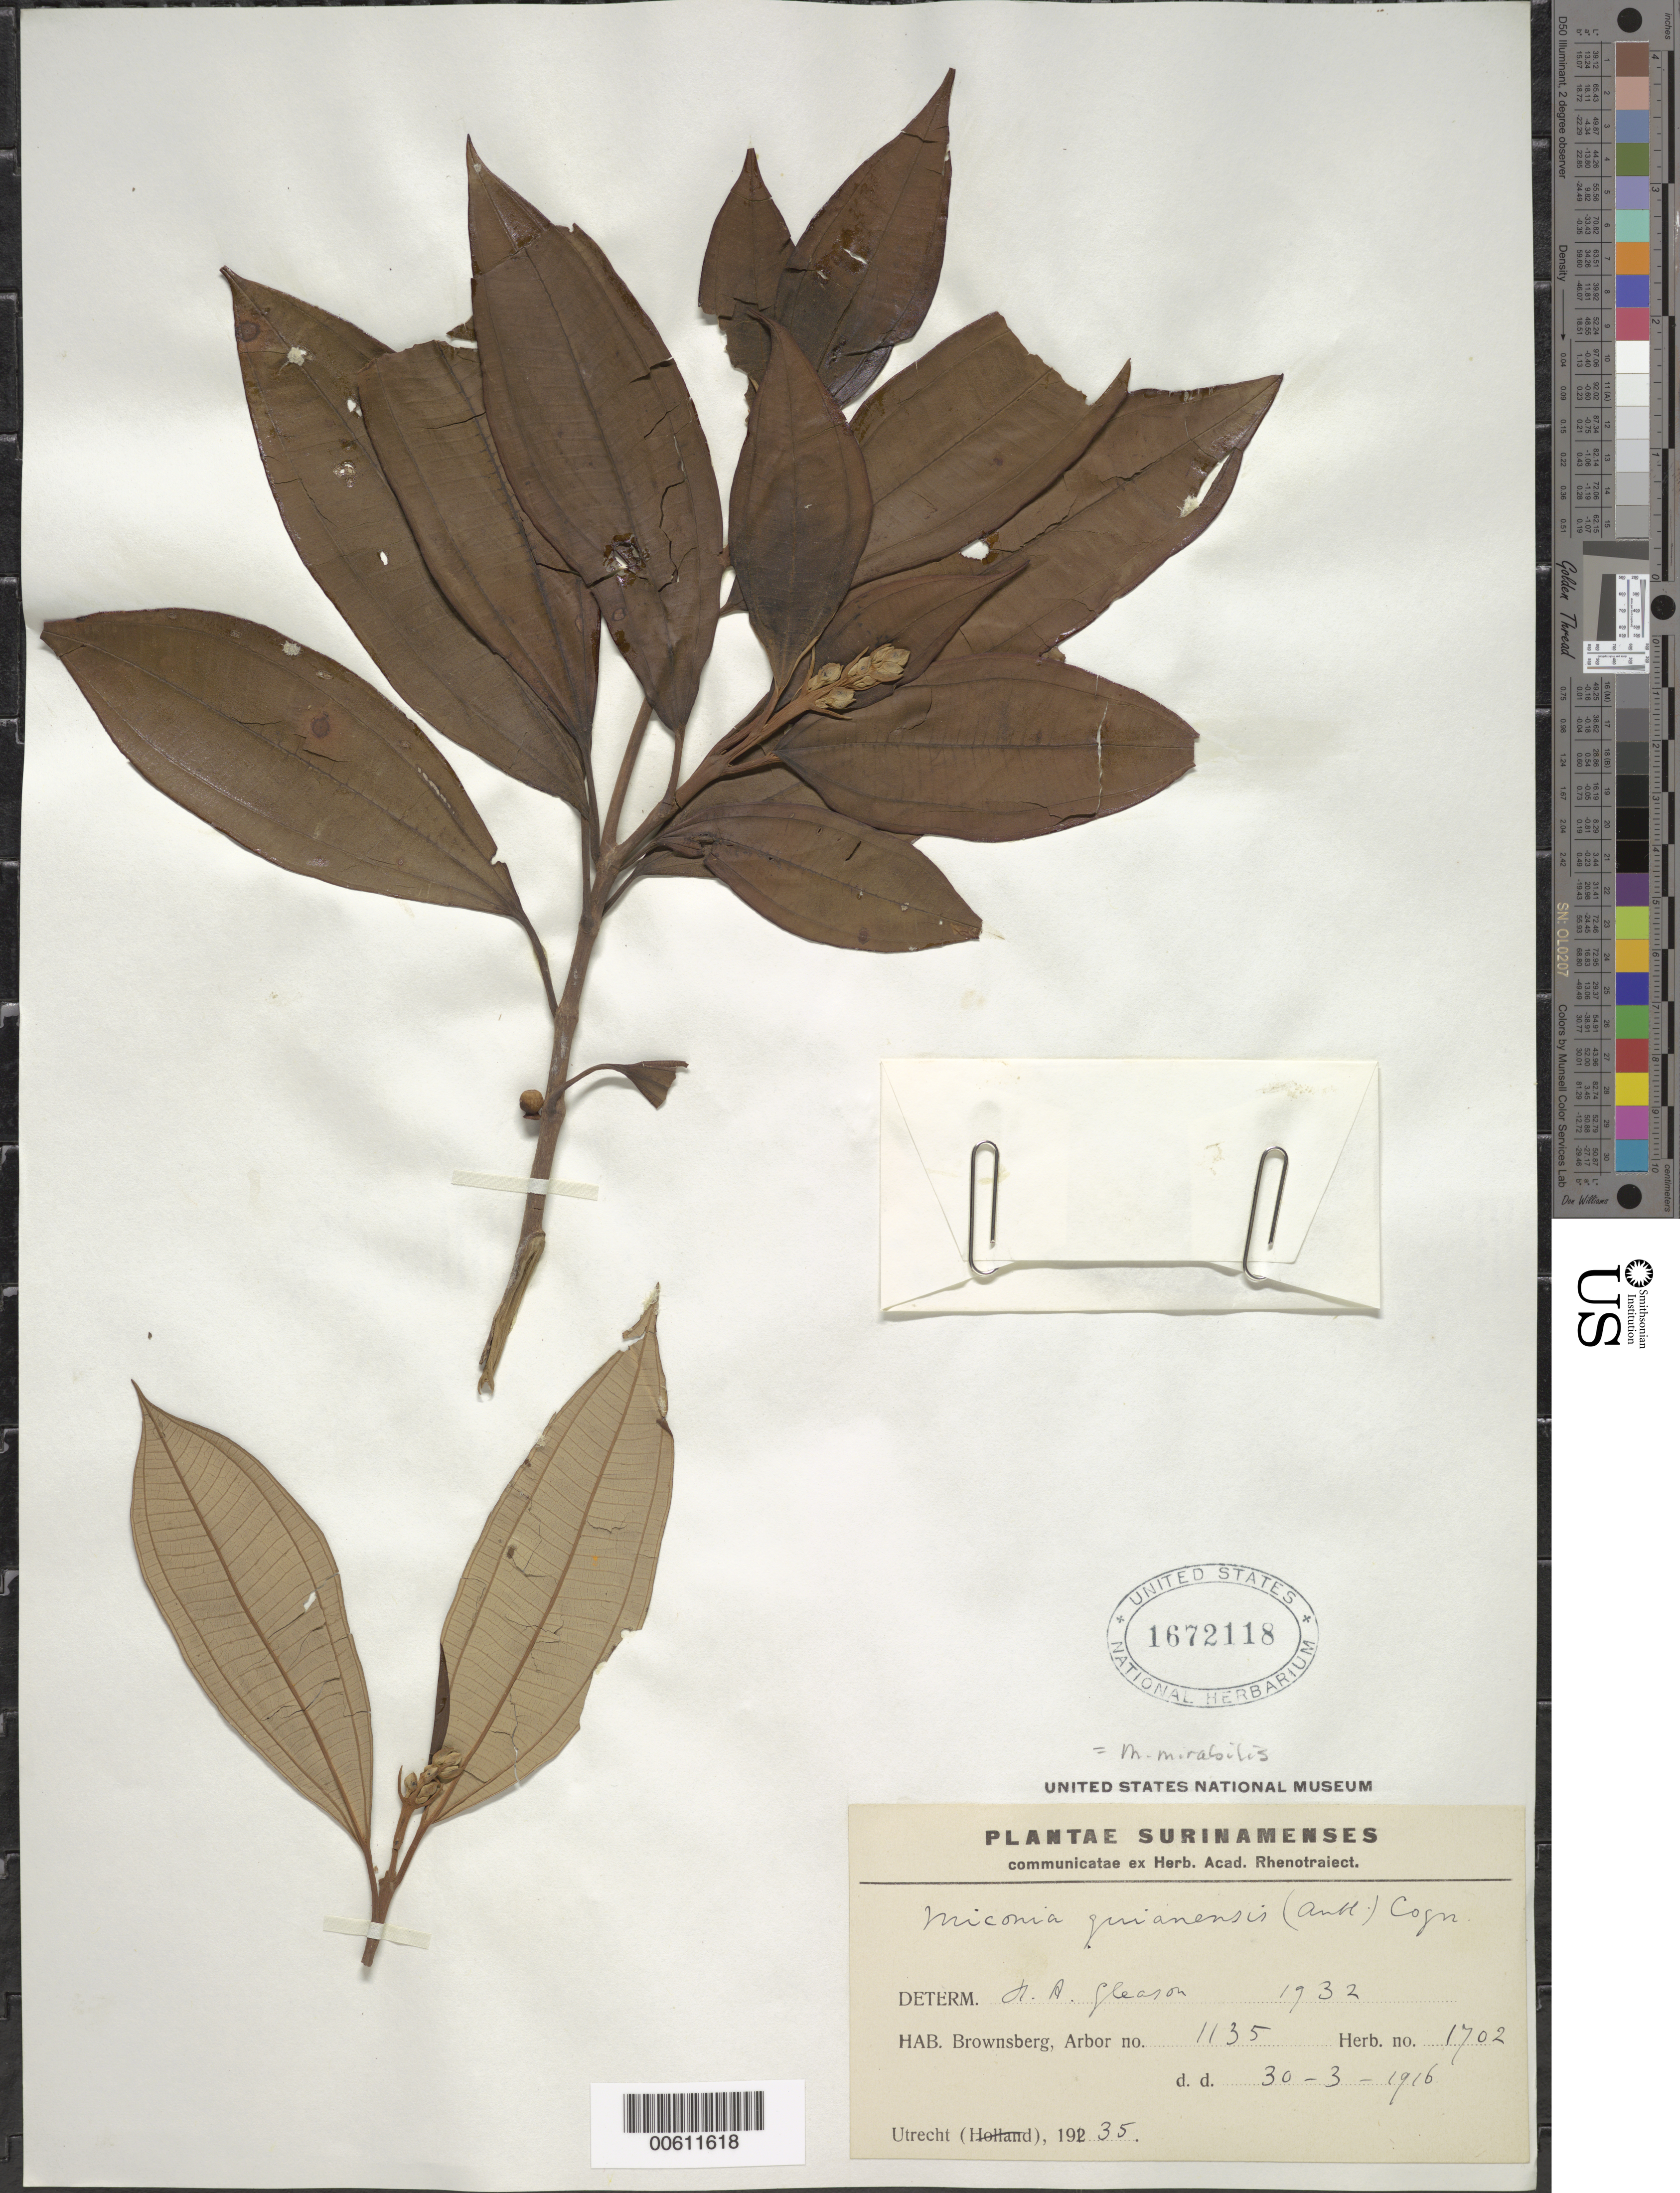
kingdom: Plantae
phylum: Tracheophyta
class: Magnoliopsida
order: Myrtales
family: Melastomataceae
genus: Miconia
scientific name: Miconia mirabilis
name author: (Aubl.) L.O. Williams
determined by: Gleason, H. A.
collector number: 1702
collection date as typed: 30-Mar-16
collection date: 1916-03-30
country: Suriname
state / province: Brokopondo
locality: Brownsberg, Forest Reserve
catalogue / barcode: US 1672118